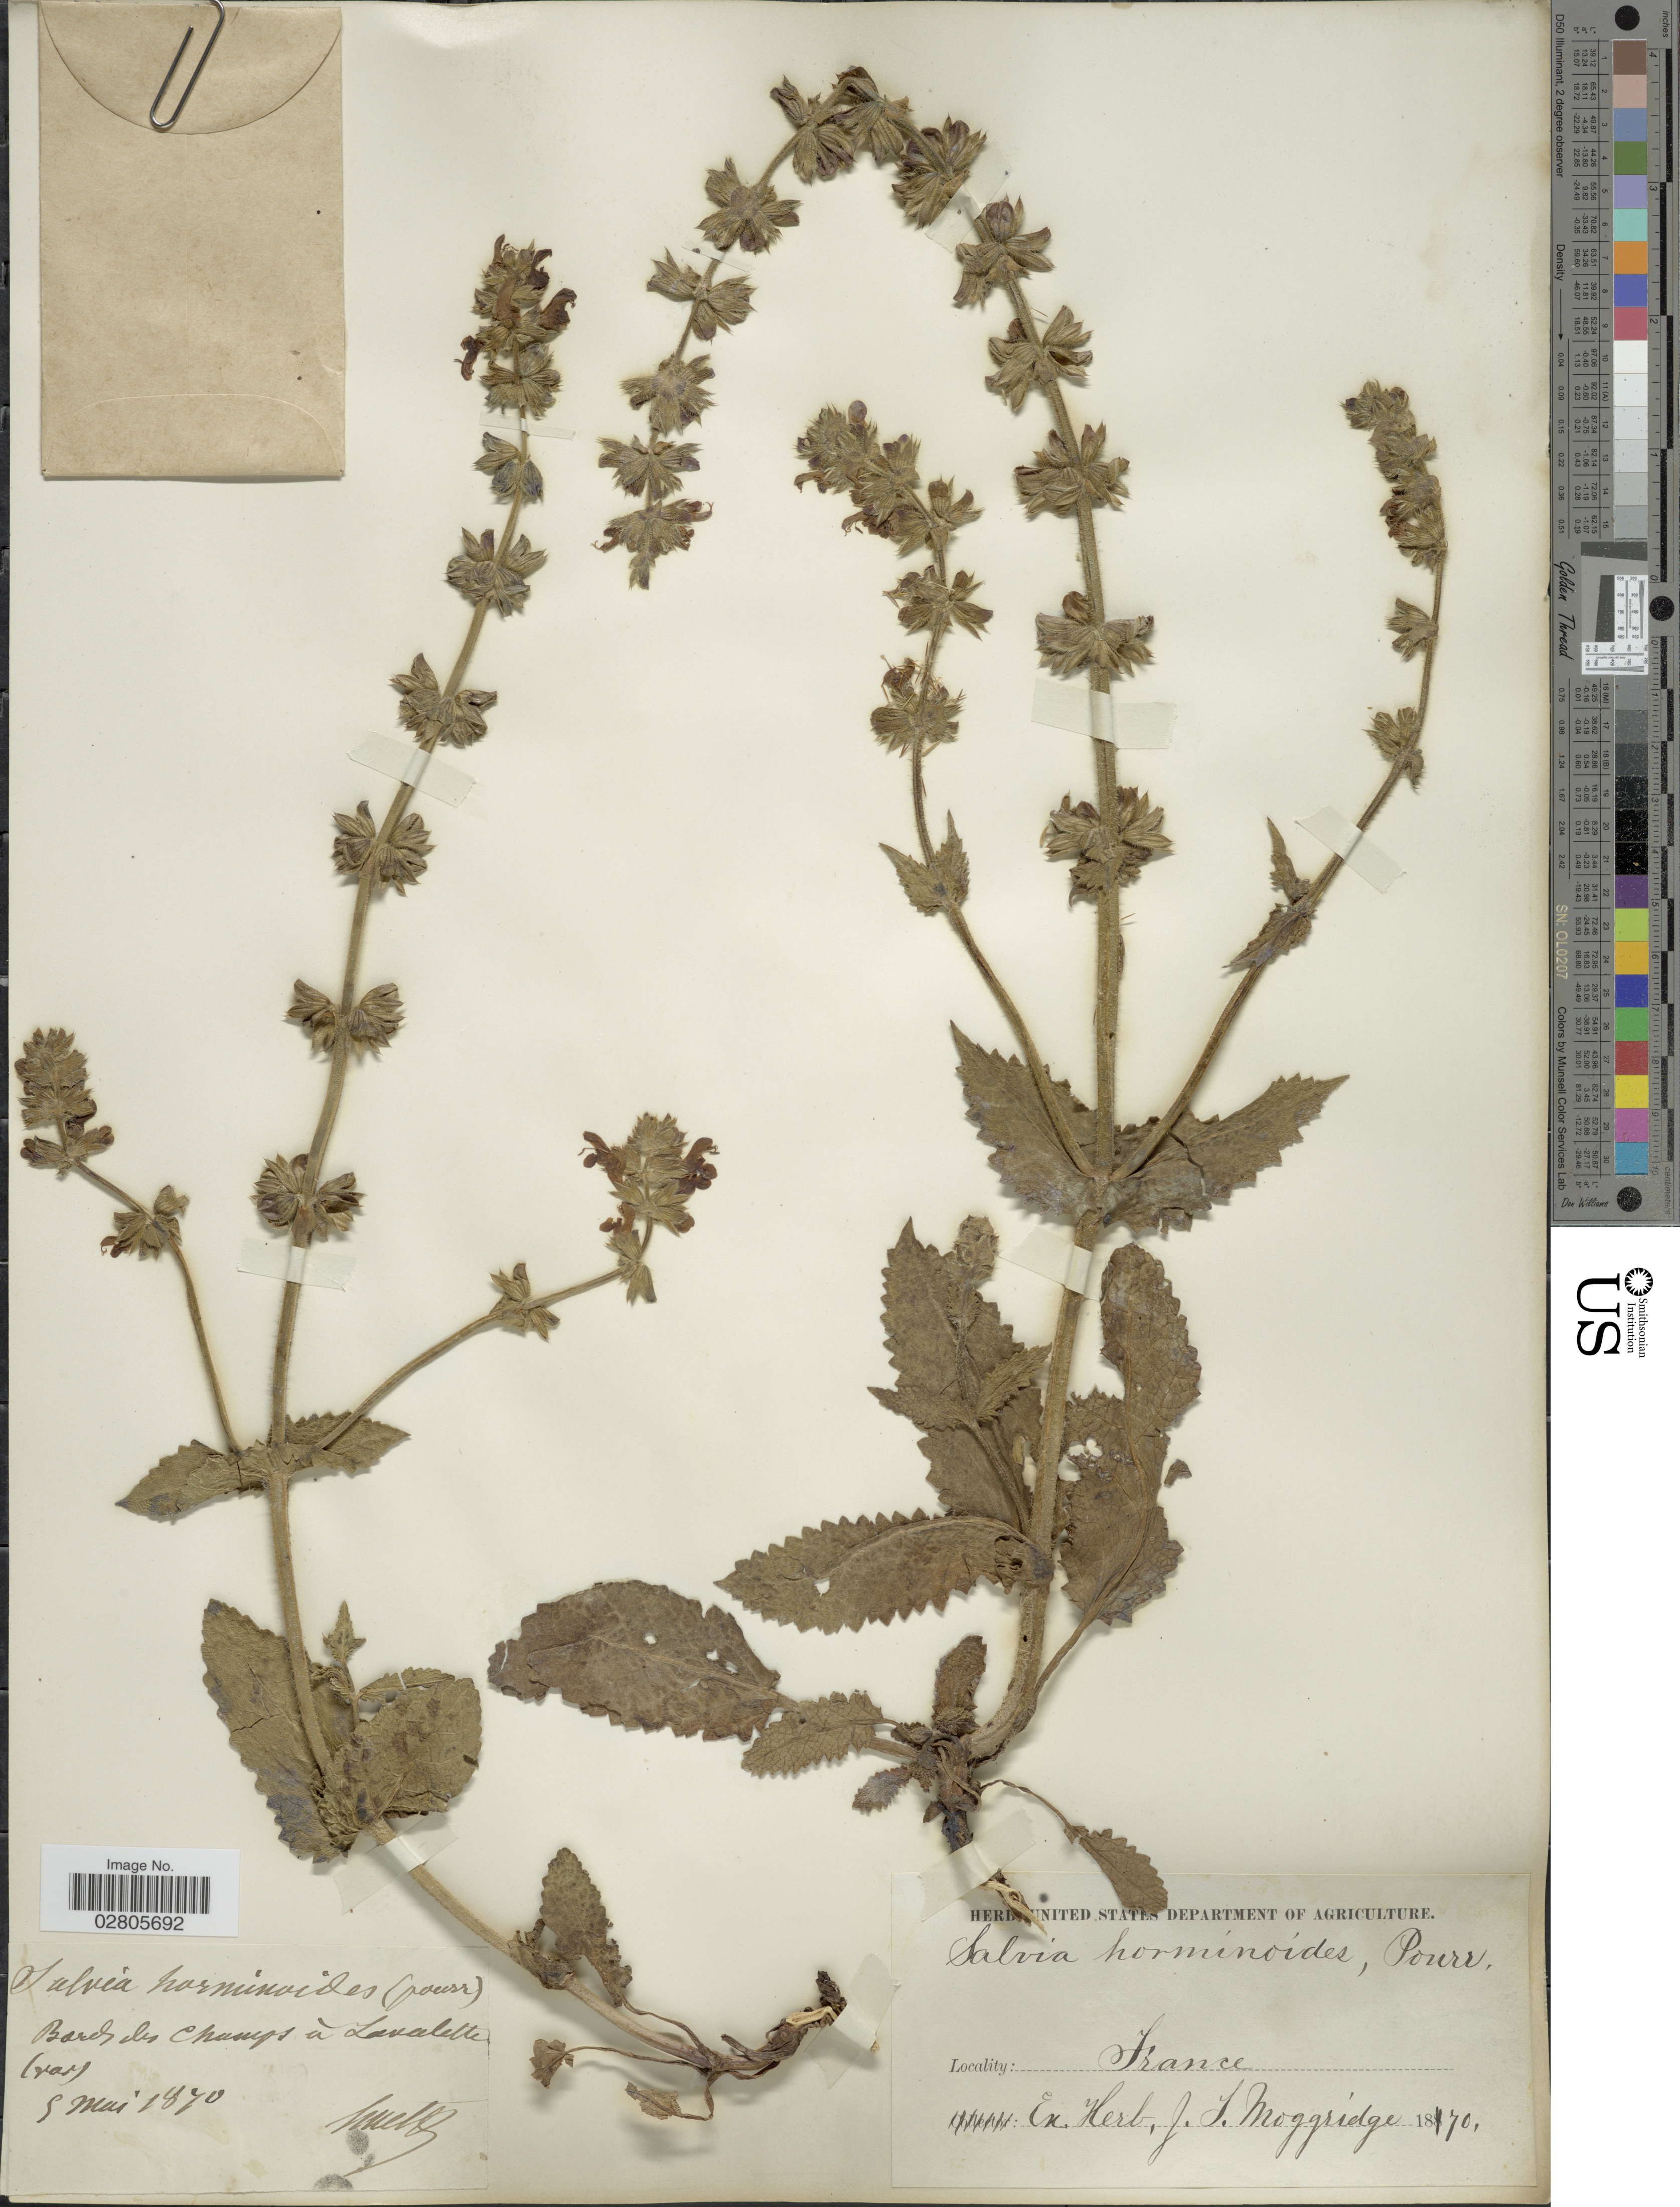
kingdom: Plantae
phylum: Tracheophyta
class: Magnoliopsida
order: Lamiales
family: Lamiaceae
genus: Salvia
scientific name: Salvia horminioides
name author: Pourr.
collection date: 1870-05-05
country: France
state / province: Provence-Alpes-Côte d'Azur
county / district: Var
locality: Bords des champs à Lavalette (var).